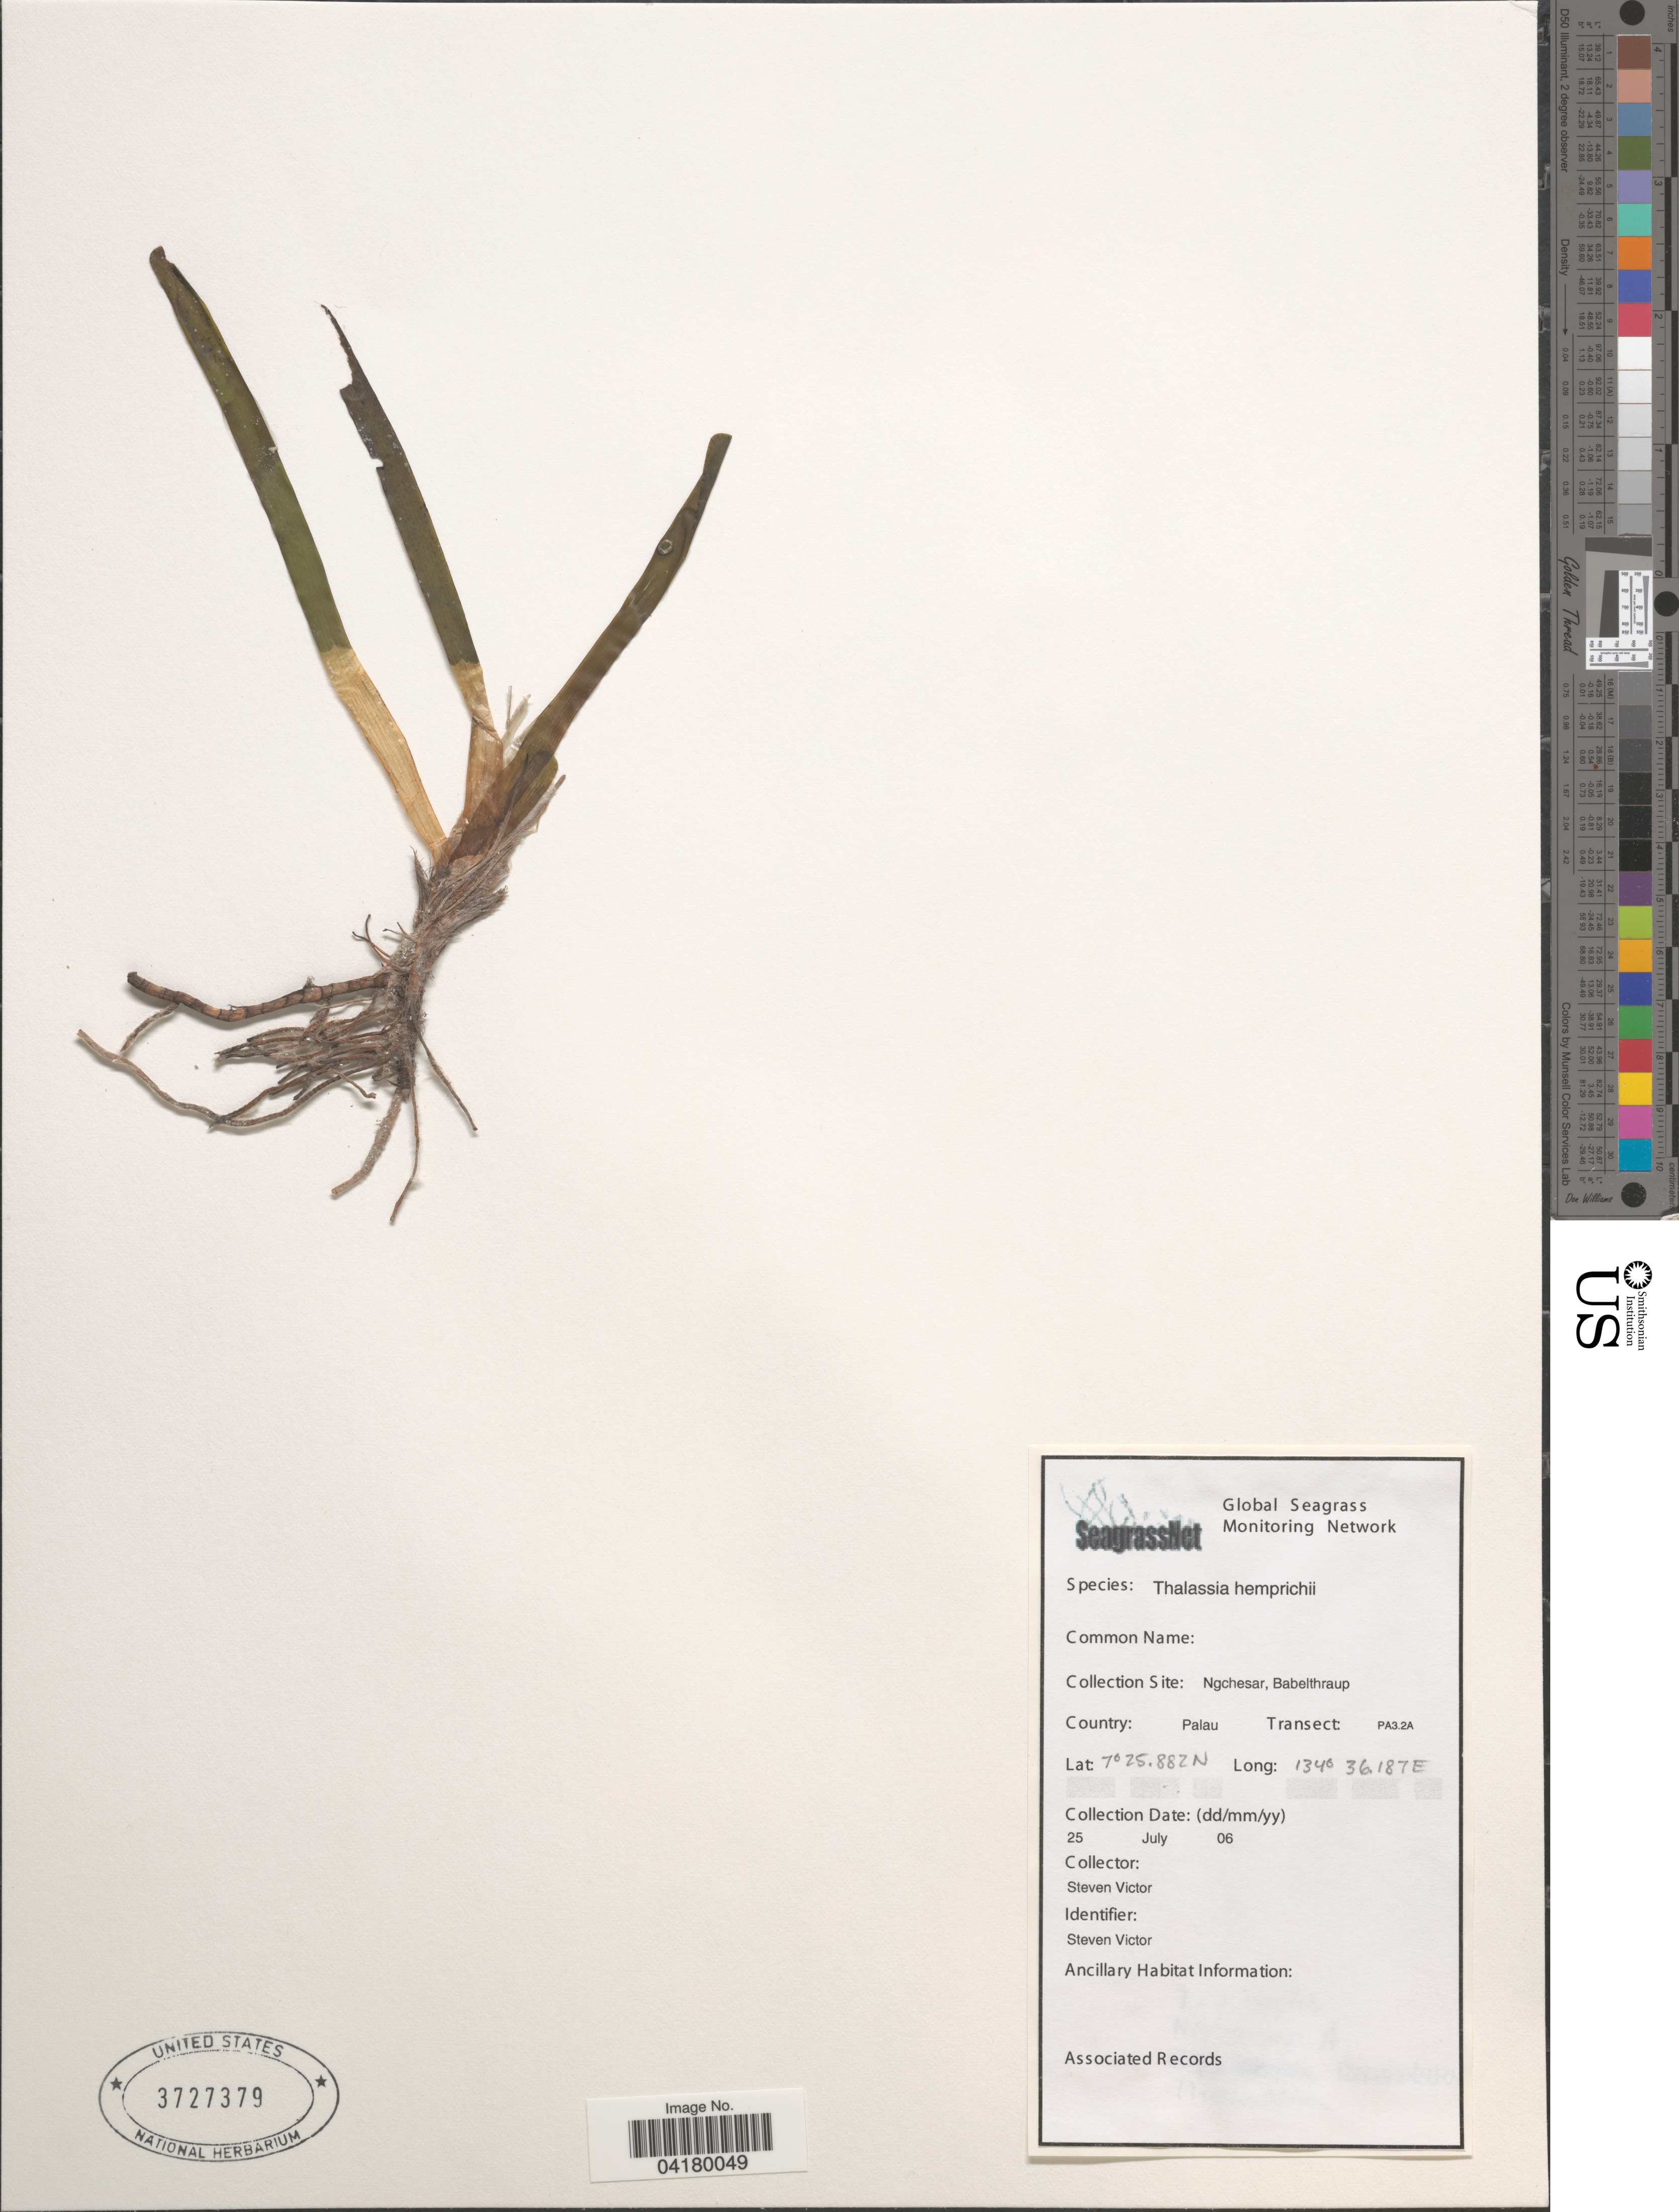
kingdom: Plantae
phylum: Tracheophyta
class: Liliopsida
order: Alismatales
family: Hydrocharitaceae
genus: Thalassia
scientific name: Thalassia hemprichii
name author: Asch.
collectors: S. Victor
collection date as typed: Transcribed d/m/y: 25/7/6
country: Palau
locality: Collection Site: Ngchesar, Babelthraup. Country: Palau. Transect: PA3.2A.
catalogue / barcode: US 3727379